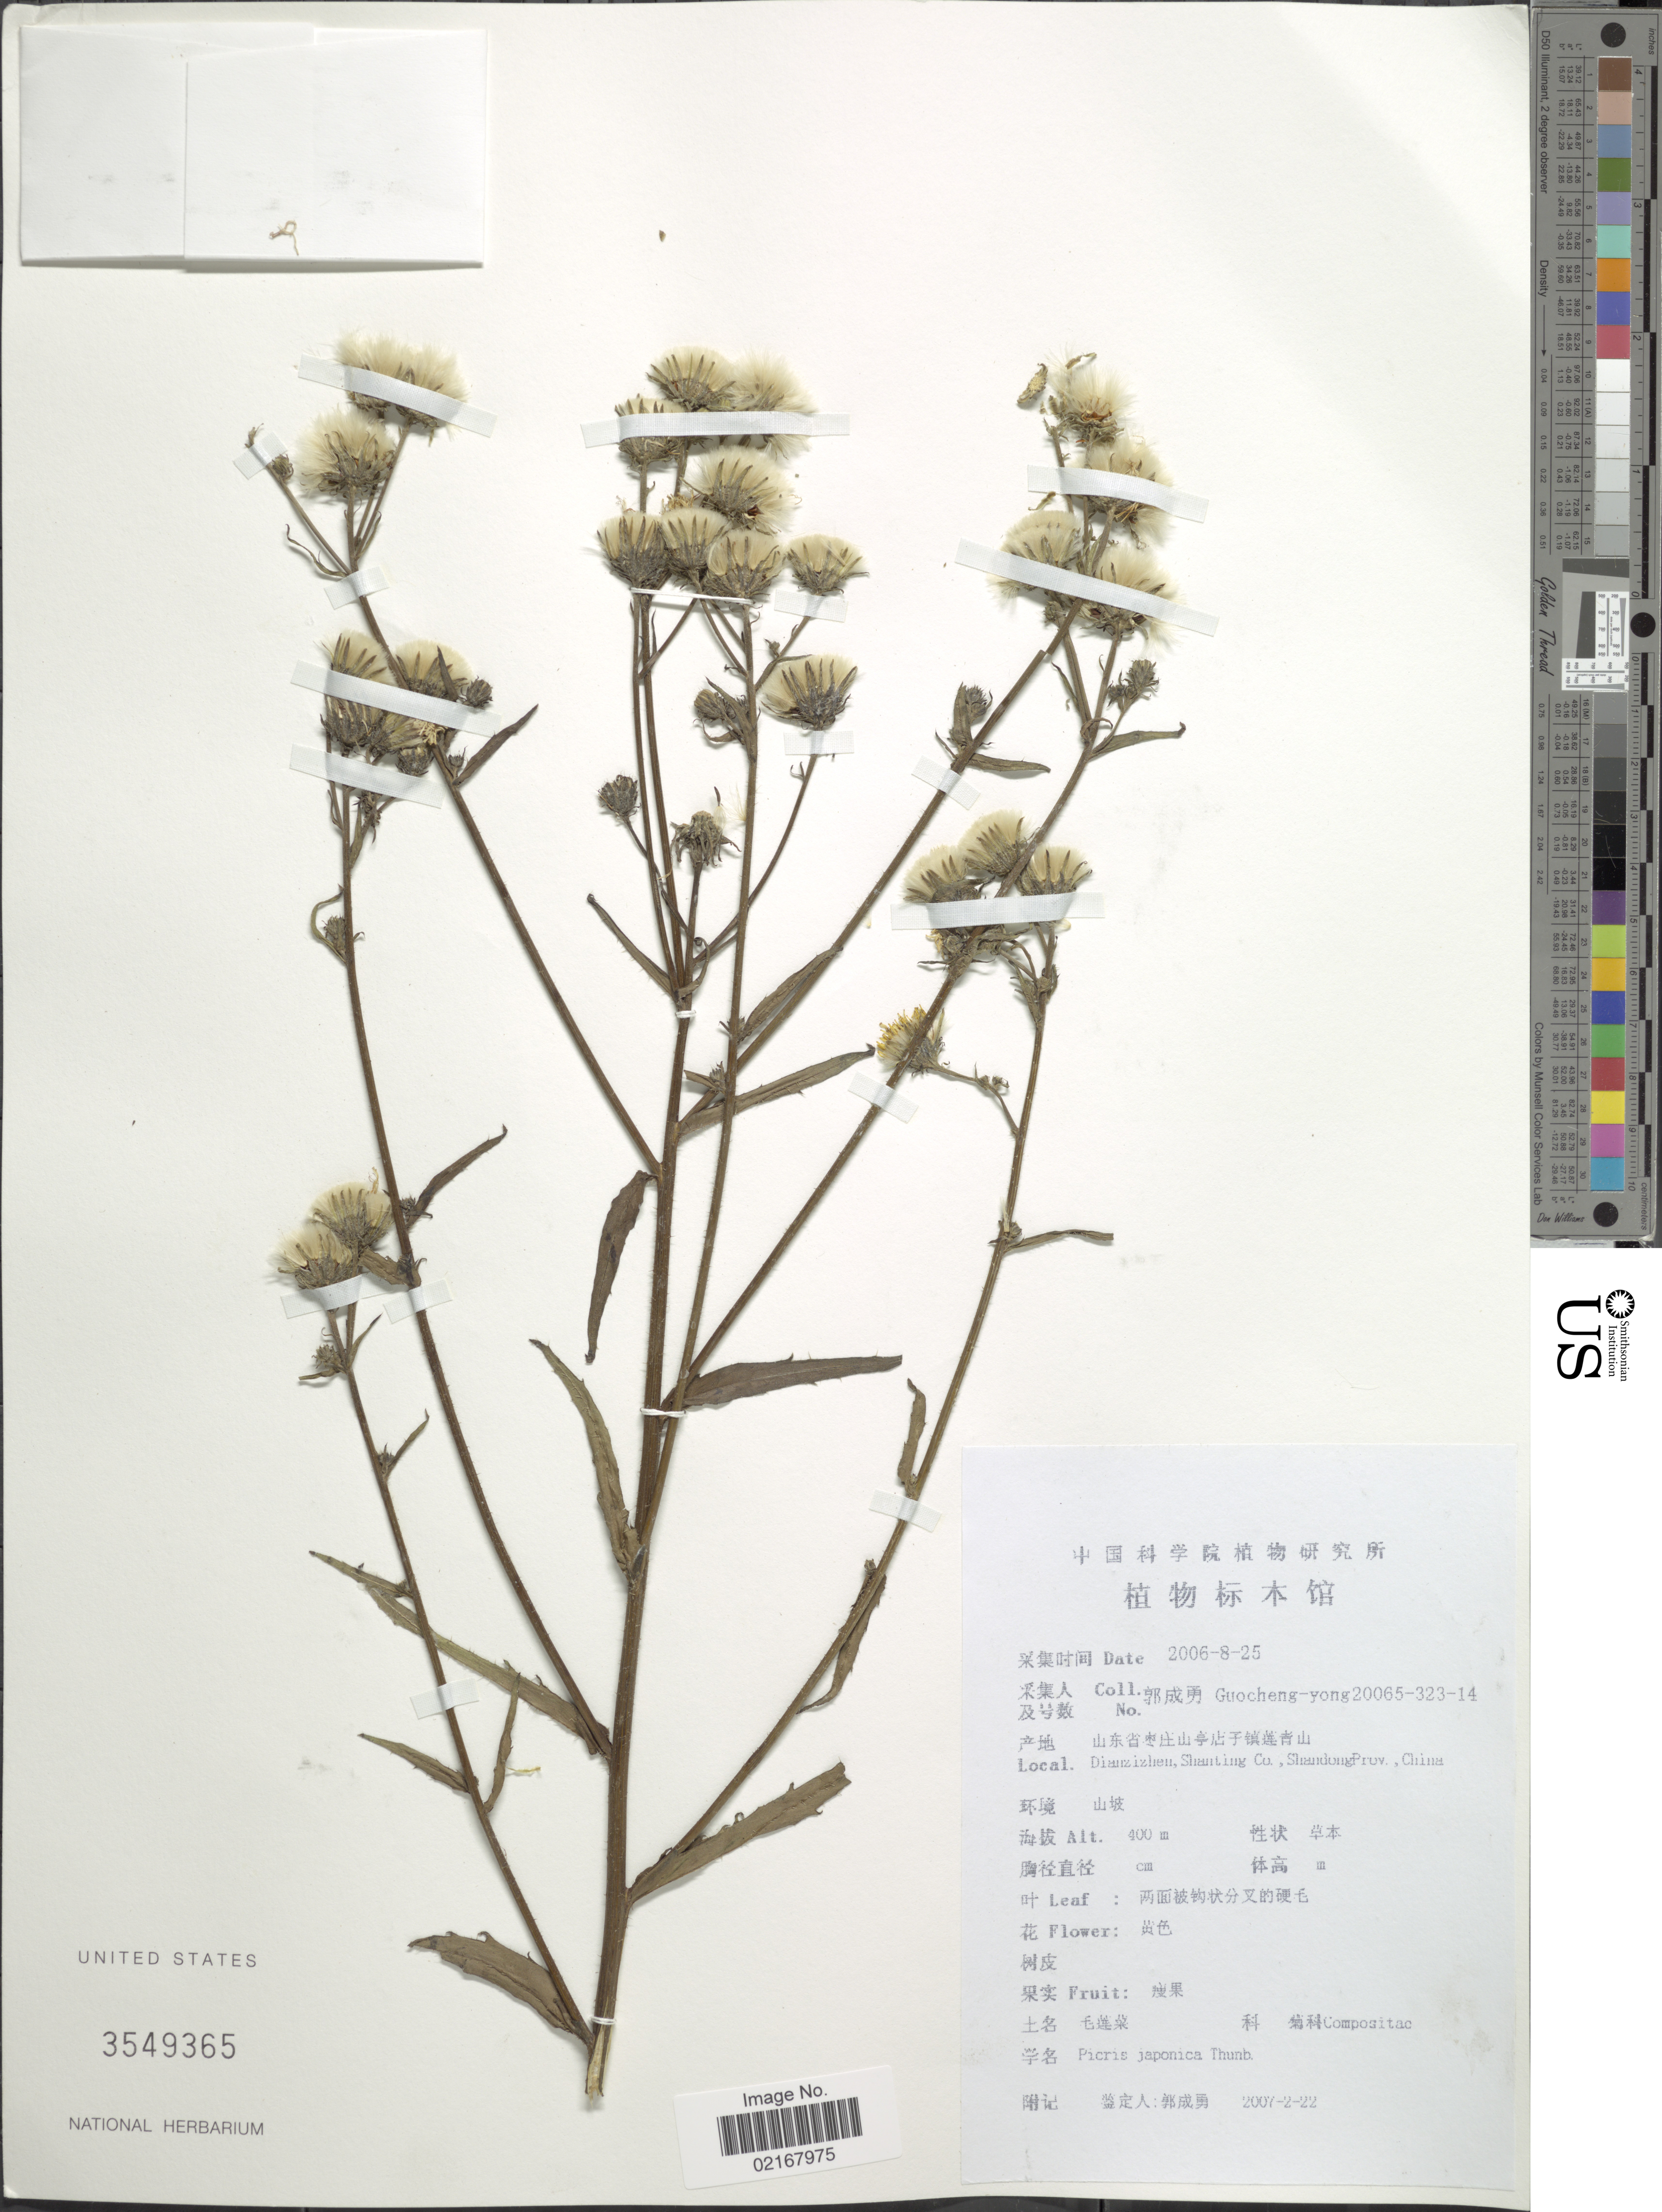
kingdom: Plantae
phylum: Tracheophyta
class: Magnoliopsida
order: Asterales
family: Asteraceae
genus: Picris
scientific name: Picris hieracioides subsp. japonica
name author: (Thurb.) Krylov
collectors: Guo cheng-yong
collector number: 20065-323-14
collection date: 2006-08-25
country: China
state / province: Shandong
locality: Dianzizhen, Shanling [interpreted] Co., Shandong Prov.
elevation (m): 400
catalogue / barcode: US 3549365